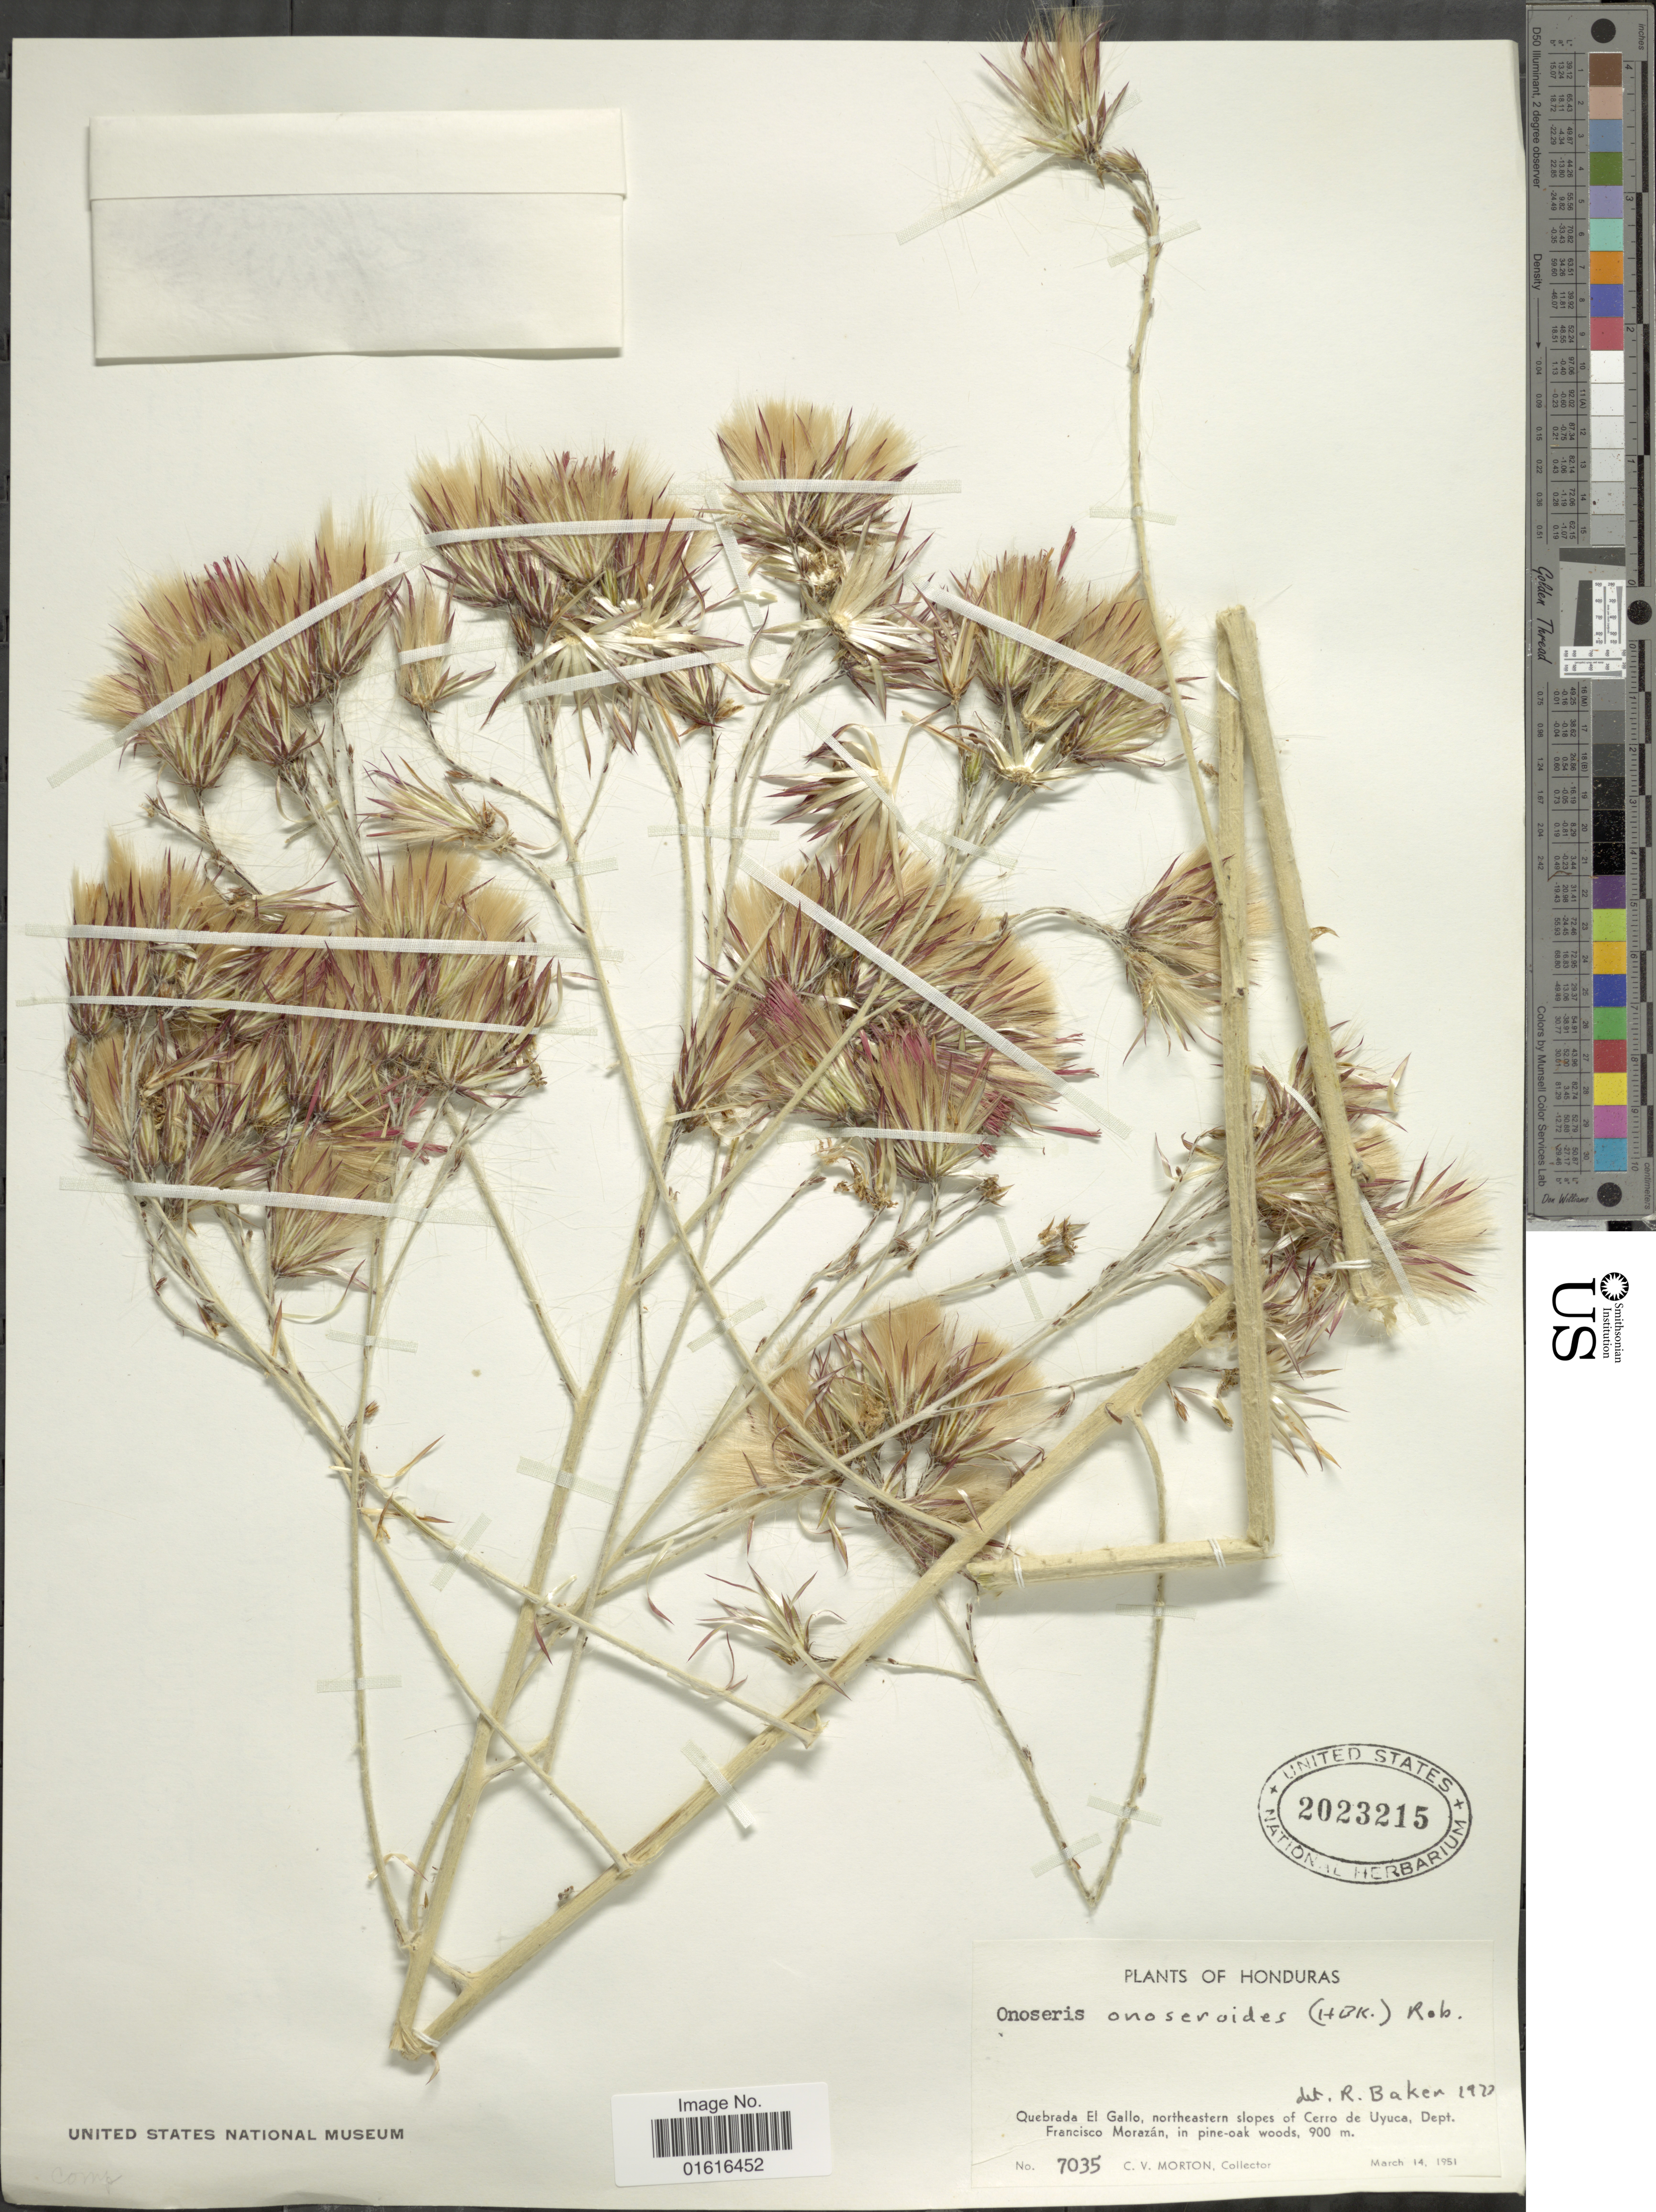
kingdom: Plantae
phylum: Tracheophyta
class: Magnoliopsida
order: Asterales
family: Asteraceae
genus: Onoseris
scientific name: Onoseris onoseroides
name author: (Kunth) B.L. Rob.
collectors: C. V. Morton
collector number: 7035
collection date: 1951-03-14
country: Honduras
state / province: Fco. Morazán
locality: Quebrada El Gallo, northeastern slopes of Cerro de Uyuca, in pine oak woods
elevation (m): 900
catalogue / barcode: US 2023215